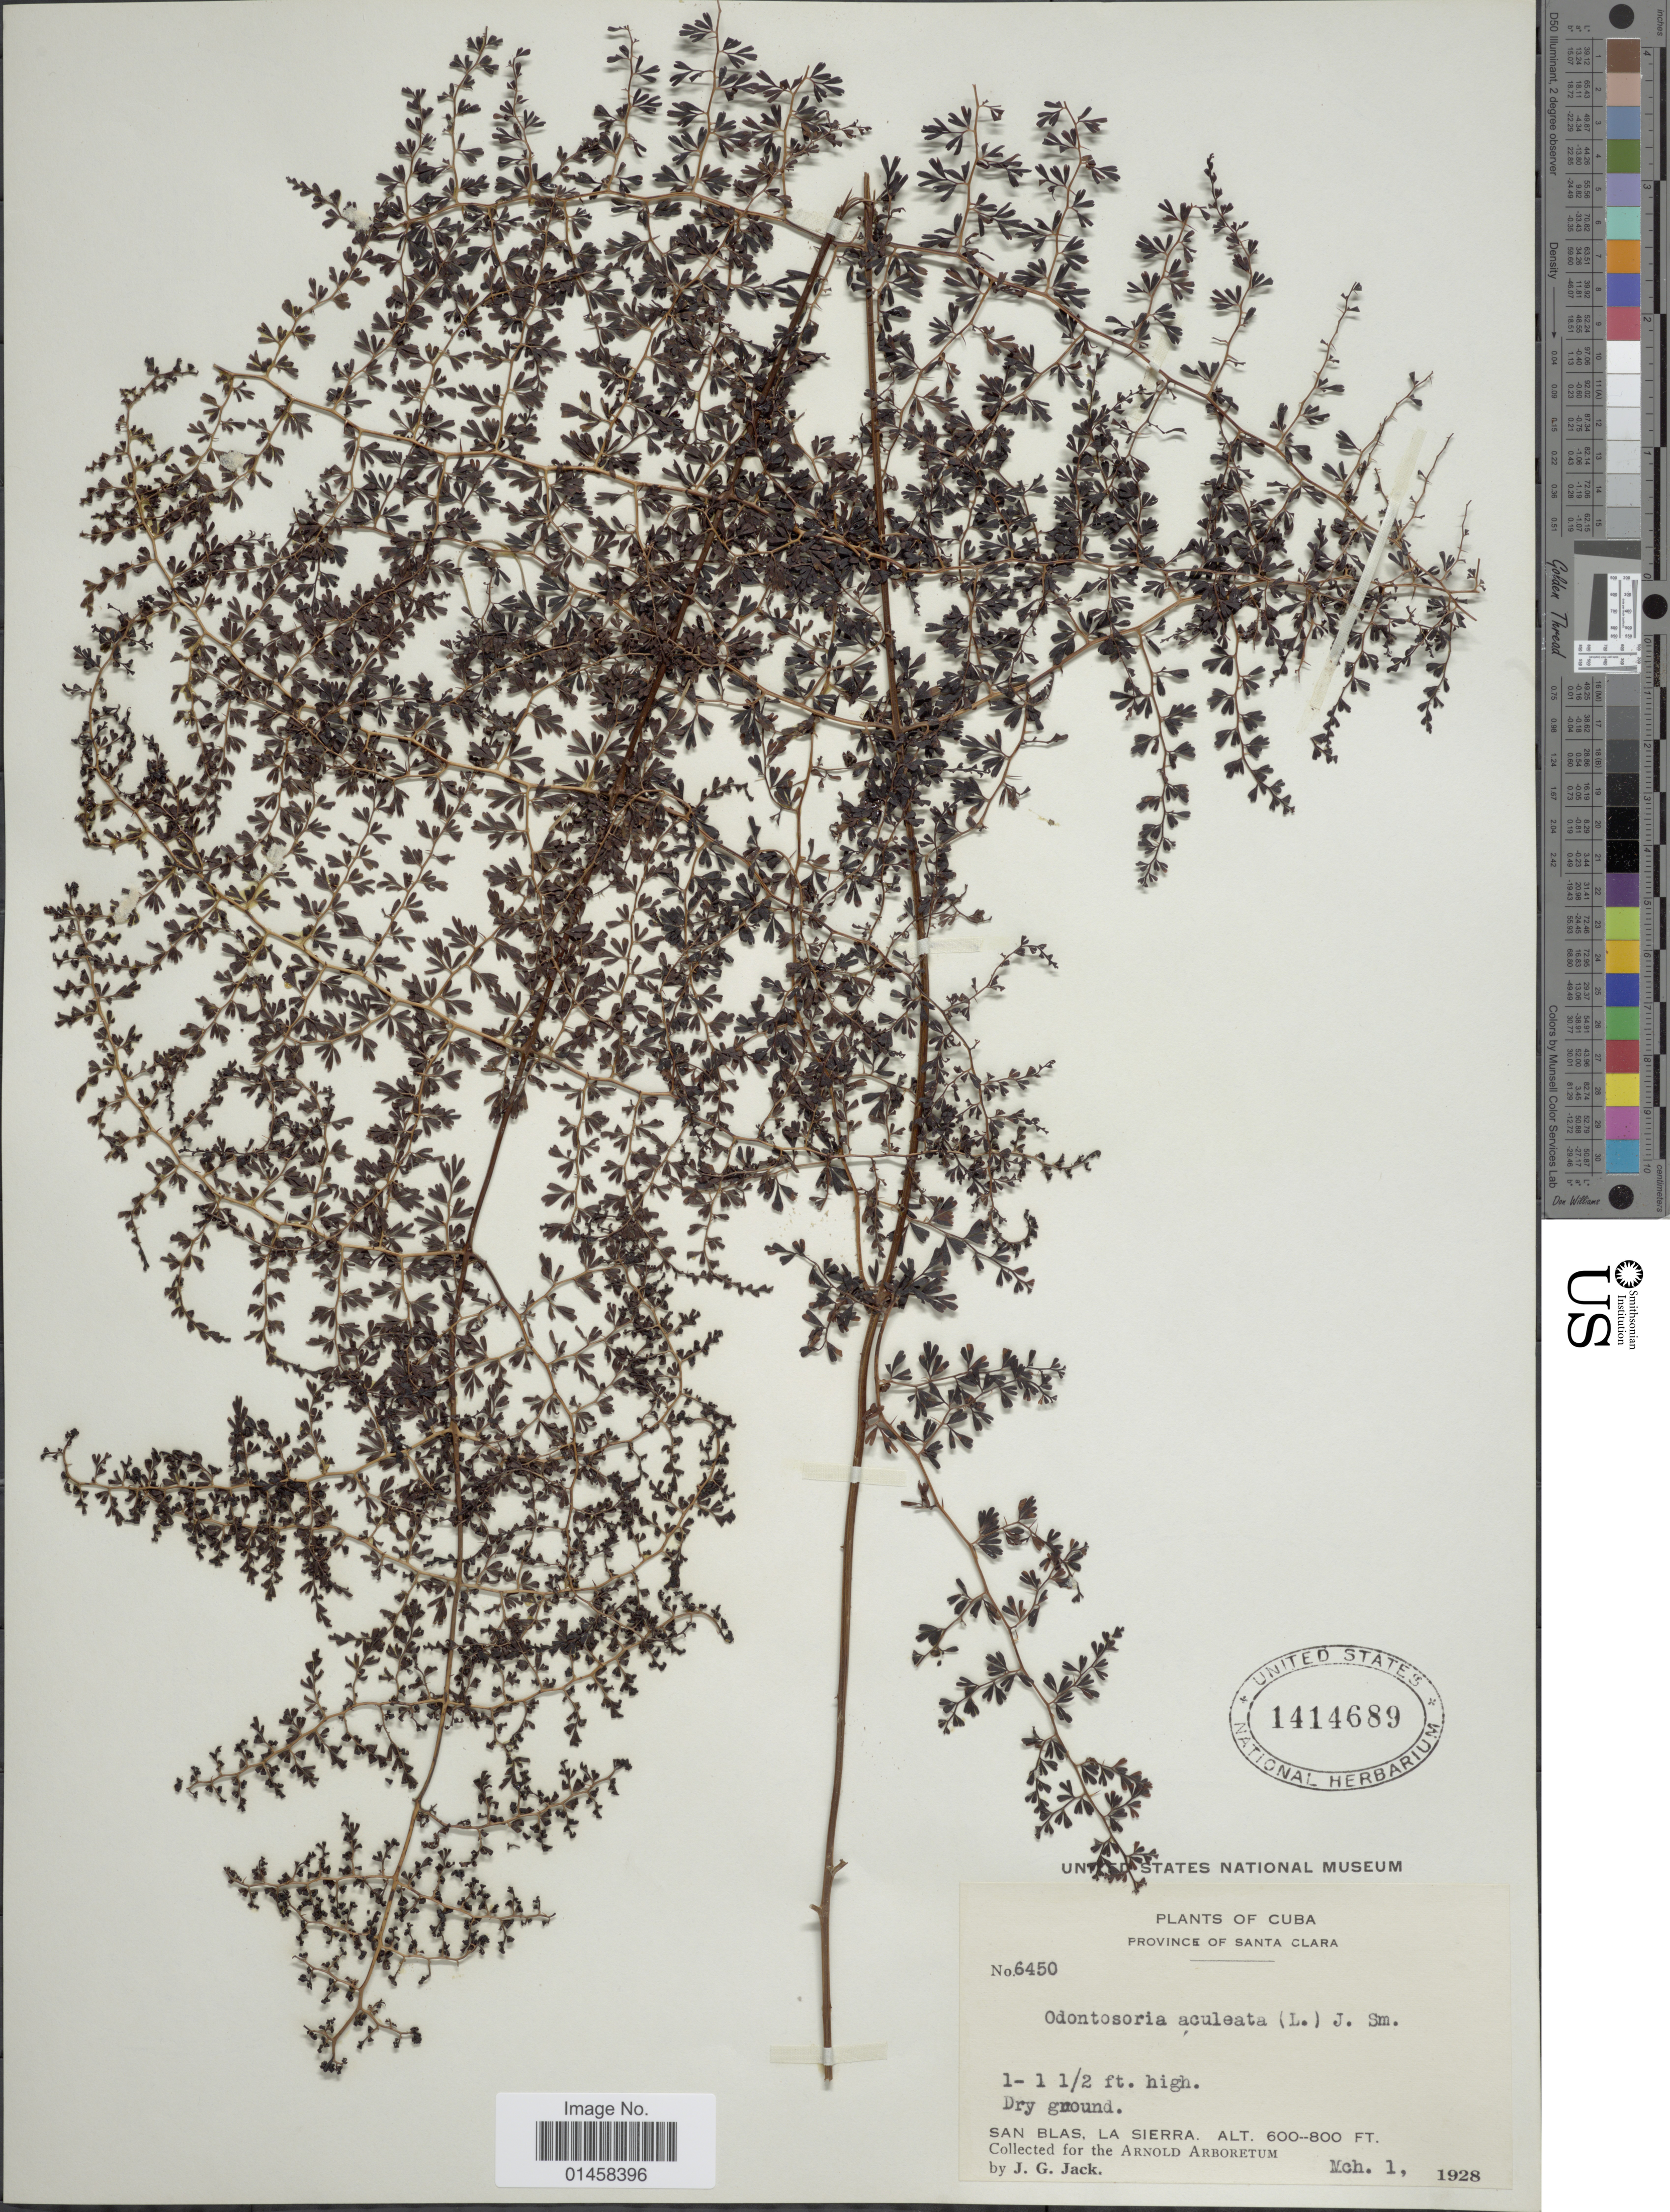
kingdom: Plantae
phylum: Tracheophyta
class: Polypodiopsida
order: Polypodiales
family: Lindsaeaceae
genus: Odontosoria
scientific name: Odontosoria aculeata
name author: (L.) J. Sm.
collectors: J. G. Jack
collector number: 6450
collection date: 1928-03-01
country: Cuba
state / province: Las Villas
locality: Santa Clara, San Blas, La Sierra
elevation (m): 183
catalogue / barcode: US 1414689